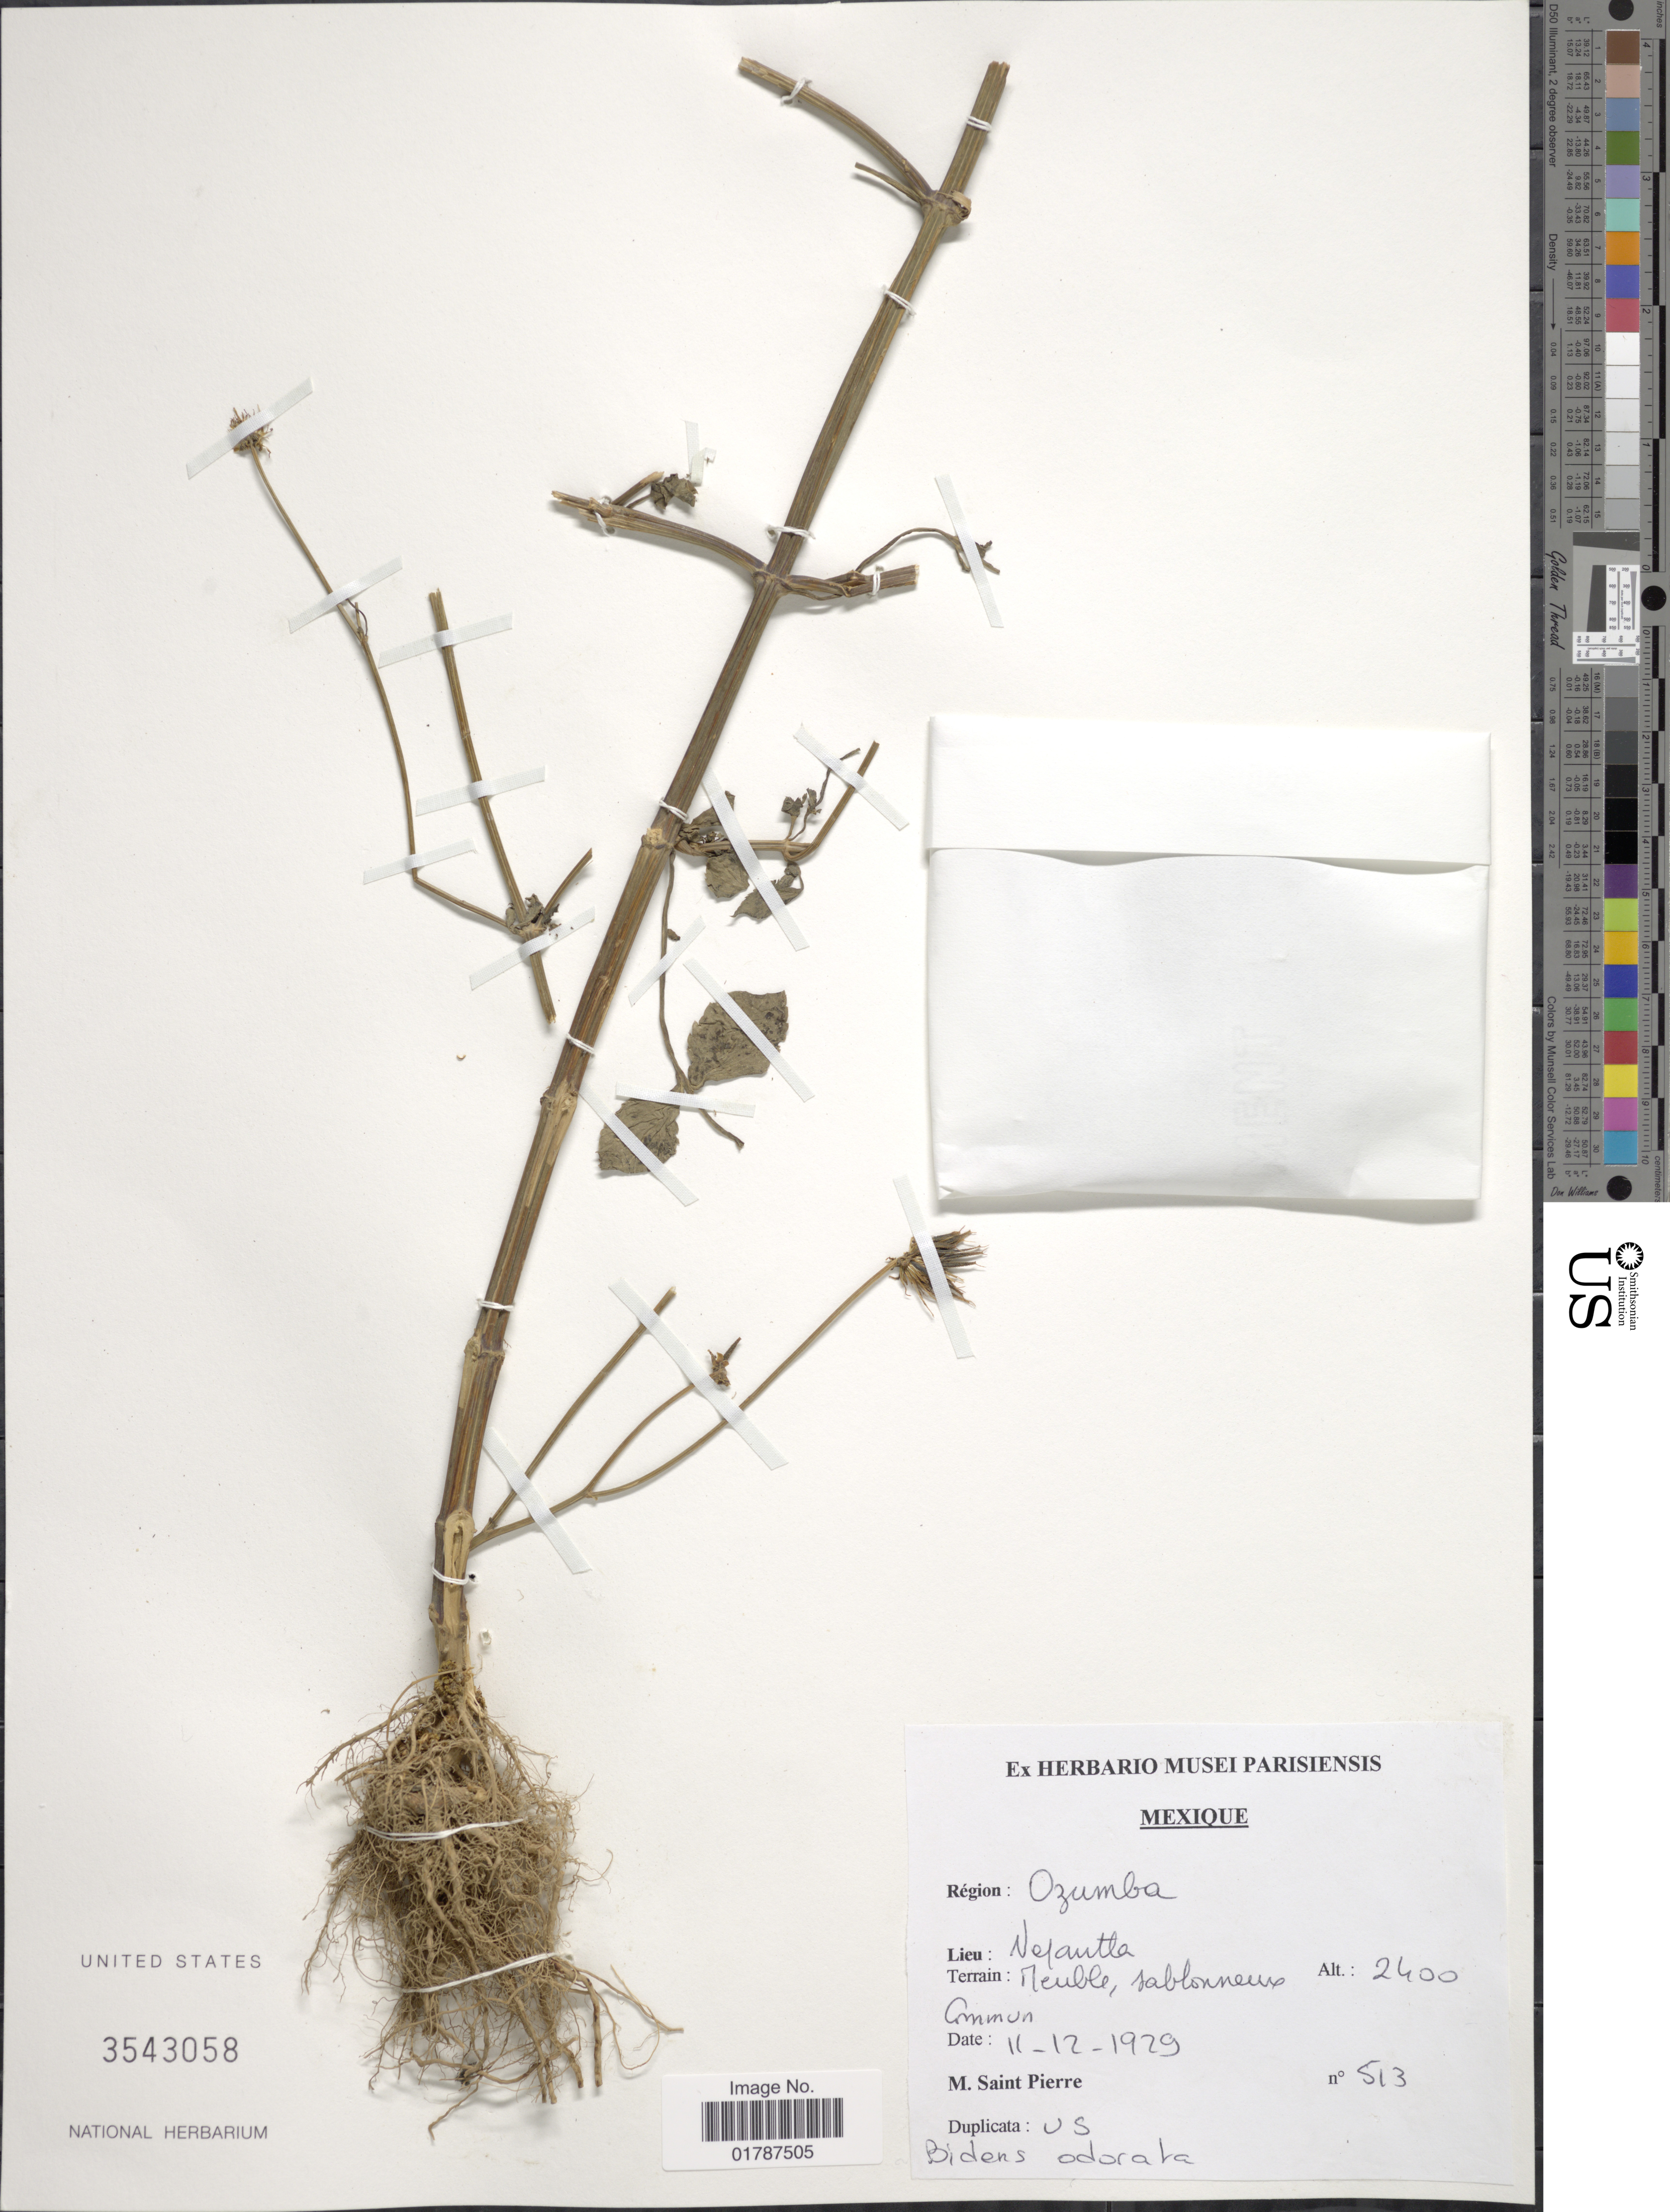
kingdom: Plantae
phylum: Tracheophyta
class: Magnoliopsida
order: Asterales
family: Asteraceae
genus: Bidens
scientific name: Bidens odorata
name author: Cav.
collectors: M. Saint-Pierre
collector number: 513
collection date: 1929-12-11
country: Mexico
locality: Region: Ozumba, Lieu: Mueble, sablonneuss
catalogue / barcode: US 3543058